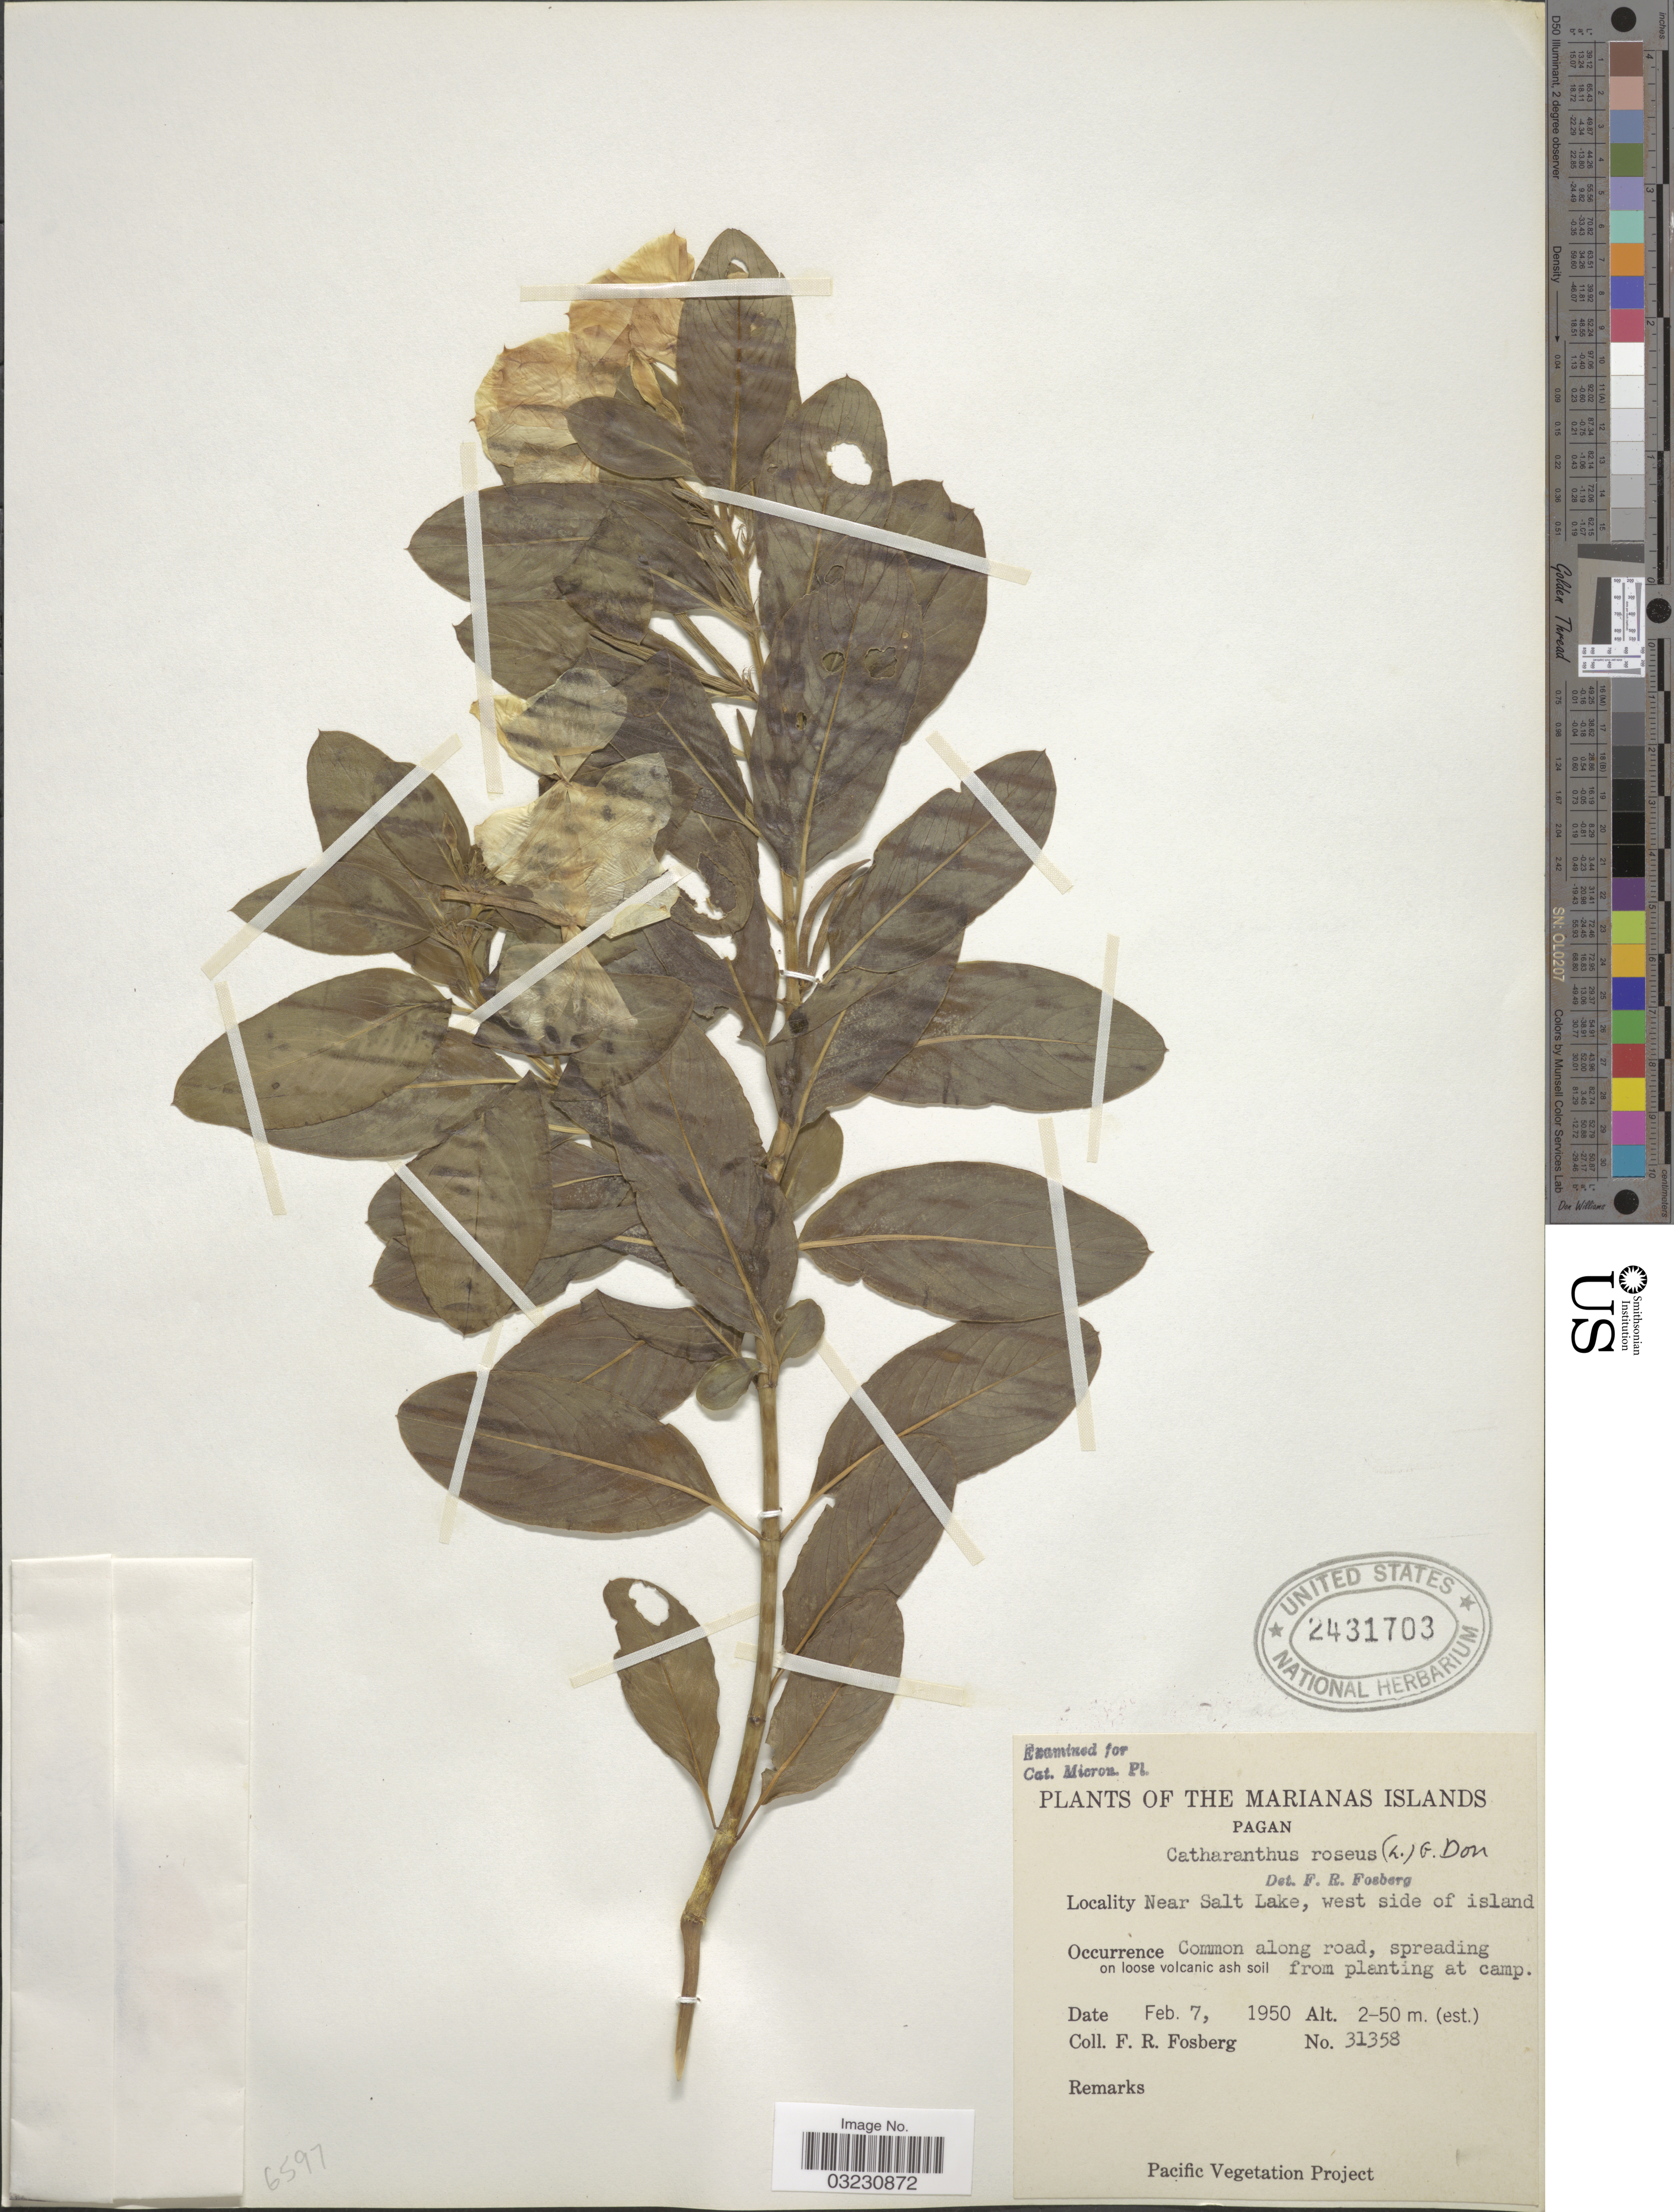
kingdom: Plantae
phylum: Tracheophyta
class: Magnoliopsida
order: Gentianales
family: Apocynaceae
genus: Catharanthus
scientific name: Catharanthus roseus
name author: (L.) G. Don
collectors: F. R. Fosberg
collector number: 31358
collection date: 1950-02-07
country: Northern Mariana Islands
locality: Marianas Islands. Pagan. Near Salt Lake, west side of island. At camp.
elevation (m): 2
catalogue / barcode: US 2431703